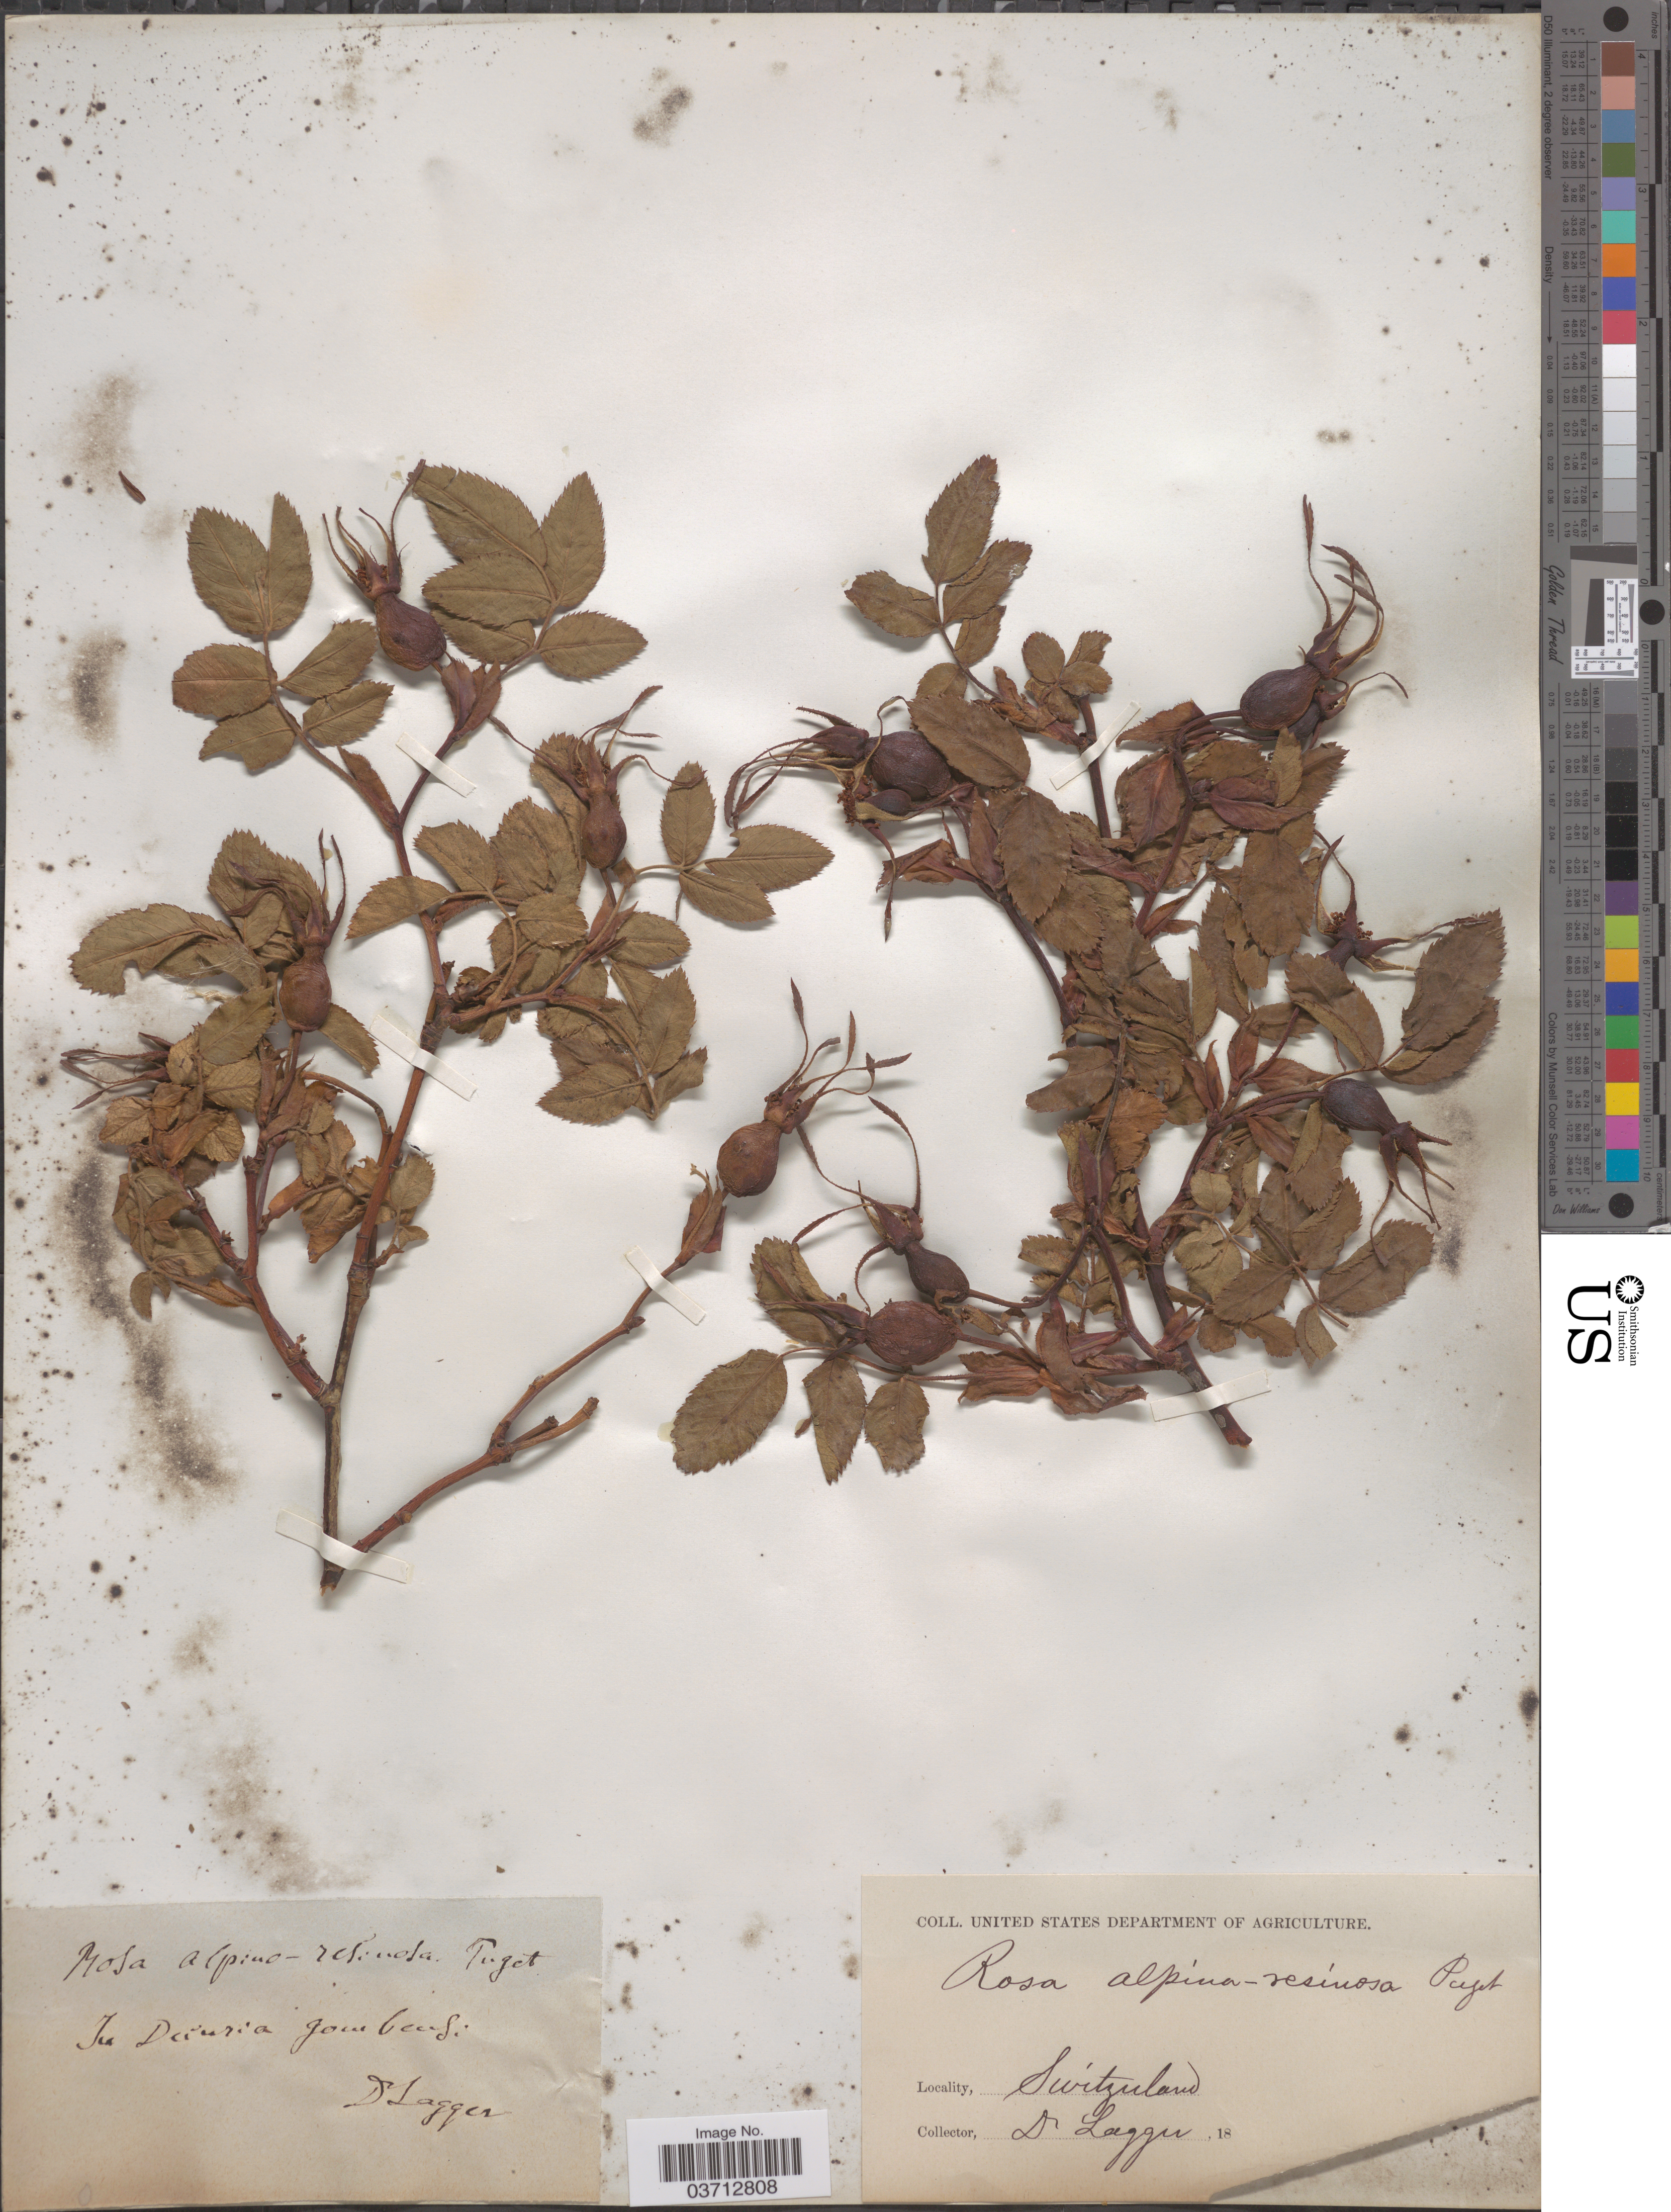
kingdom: Plantae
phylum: Tracheophyta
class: Magnoliopsida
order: Rosales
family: Rosaceae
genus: Rosa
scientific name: Rosa alpina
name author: L.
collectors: F. J. Lagger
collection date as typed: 18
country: Switzerland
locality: In Dauria gourbeus. [interpreted]